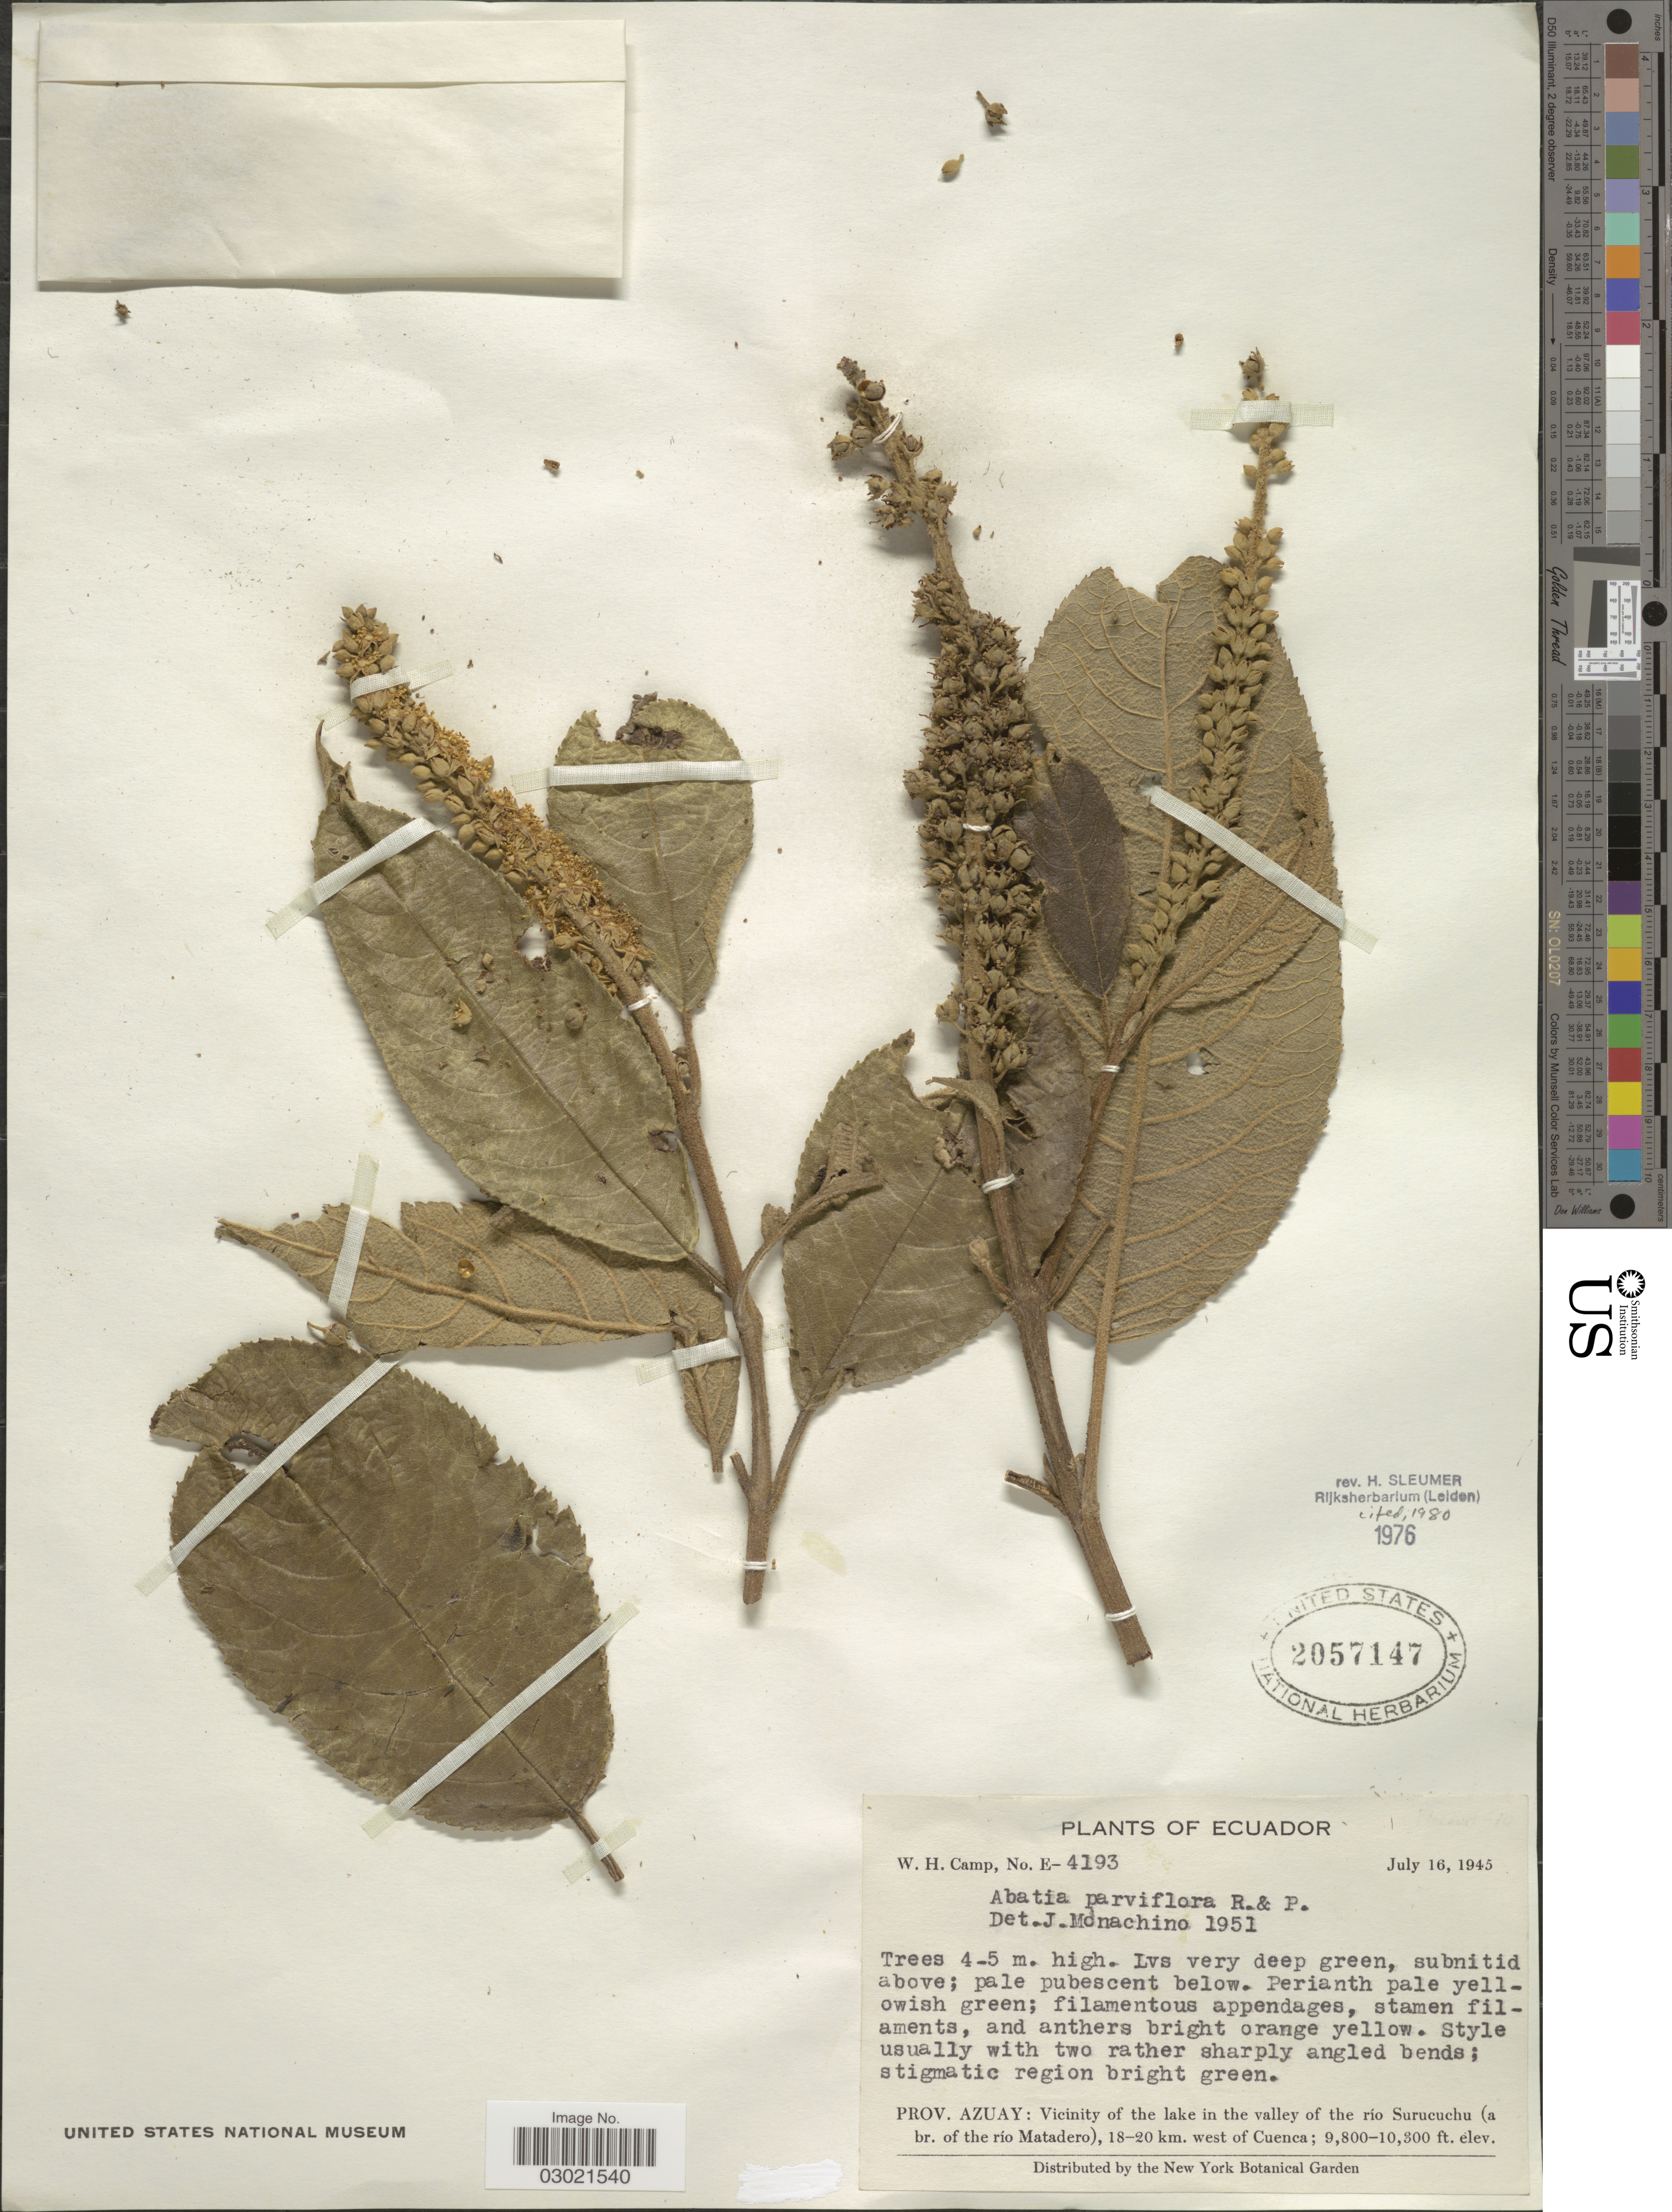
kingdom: Plantae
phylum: Tracheophyta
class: Magnoliopsida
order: Malpighiales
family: Salicaceae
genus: Abatia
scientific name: Abatia parviflora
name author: Ruiz & Pav.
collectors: W. H. Camp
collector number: E-4193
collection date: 1945-07-16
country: Ecuador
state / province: Azuay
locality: Prov. Azuay: Vicinity of the lake in the valley of the río Surucuchu ( a br. of the río Matadero), 18-20 km. west of Cuenca.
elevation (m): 2987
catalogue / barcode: US 2057147